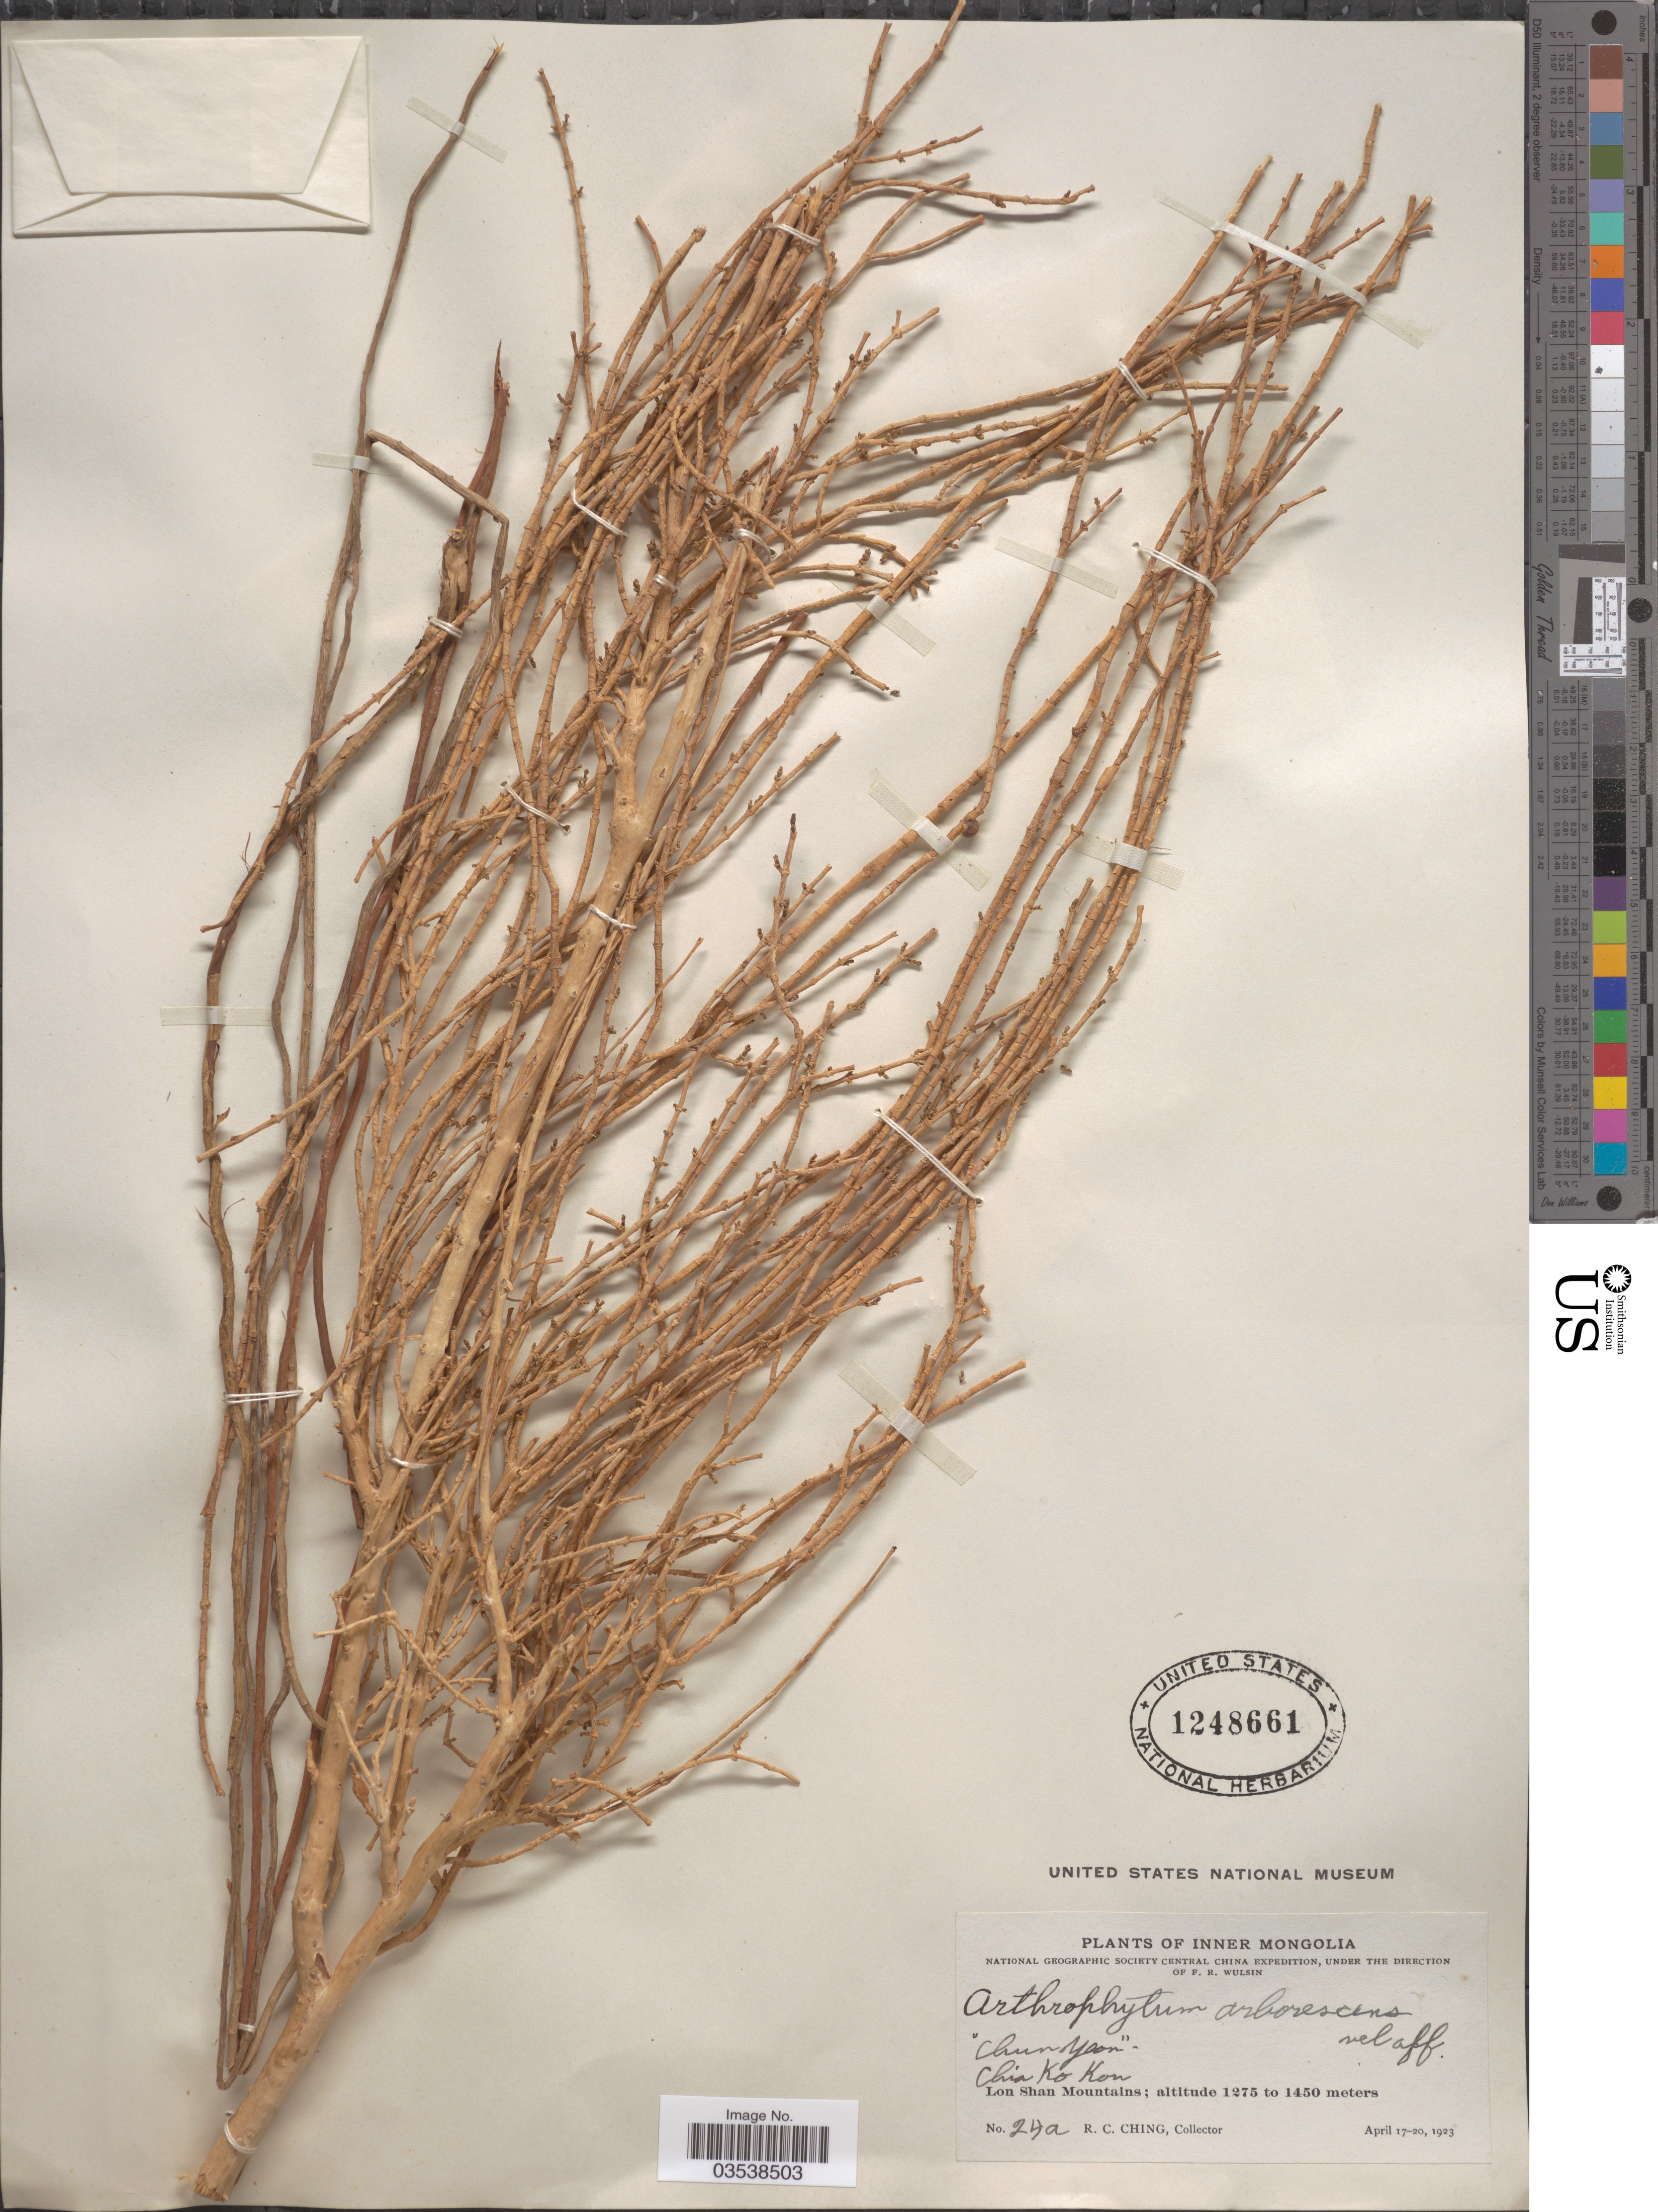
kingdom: Plantae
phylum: Tracheophyta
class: Magnoliopsida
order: Caryophyllales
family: Amaranthaceae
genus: Haloxylon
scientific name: Haloxylon persicum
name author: Bunge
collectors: R. C. Ching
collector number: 24a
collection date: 1923-04-17/1923-04-20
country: China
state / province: Nei Monggol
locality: Inner Mongolia. Chia Ko Kon. [unsure placement] Lon Shan Mountains.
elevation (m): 1275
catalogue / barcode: US 1248661